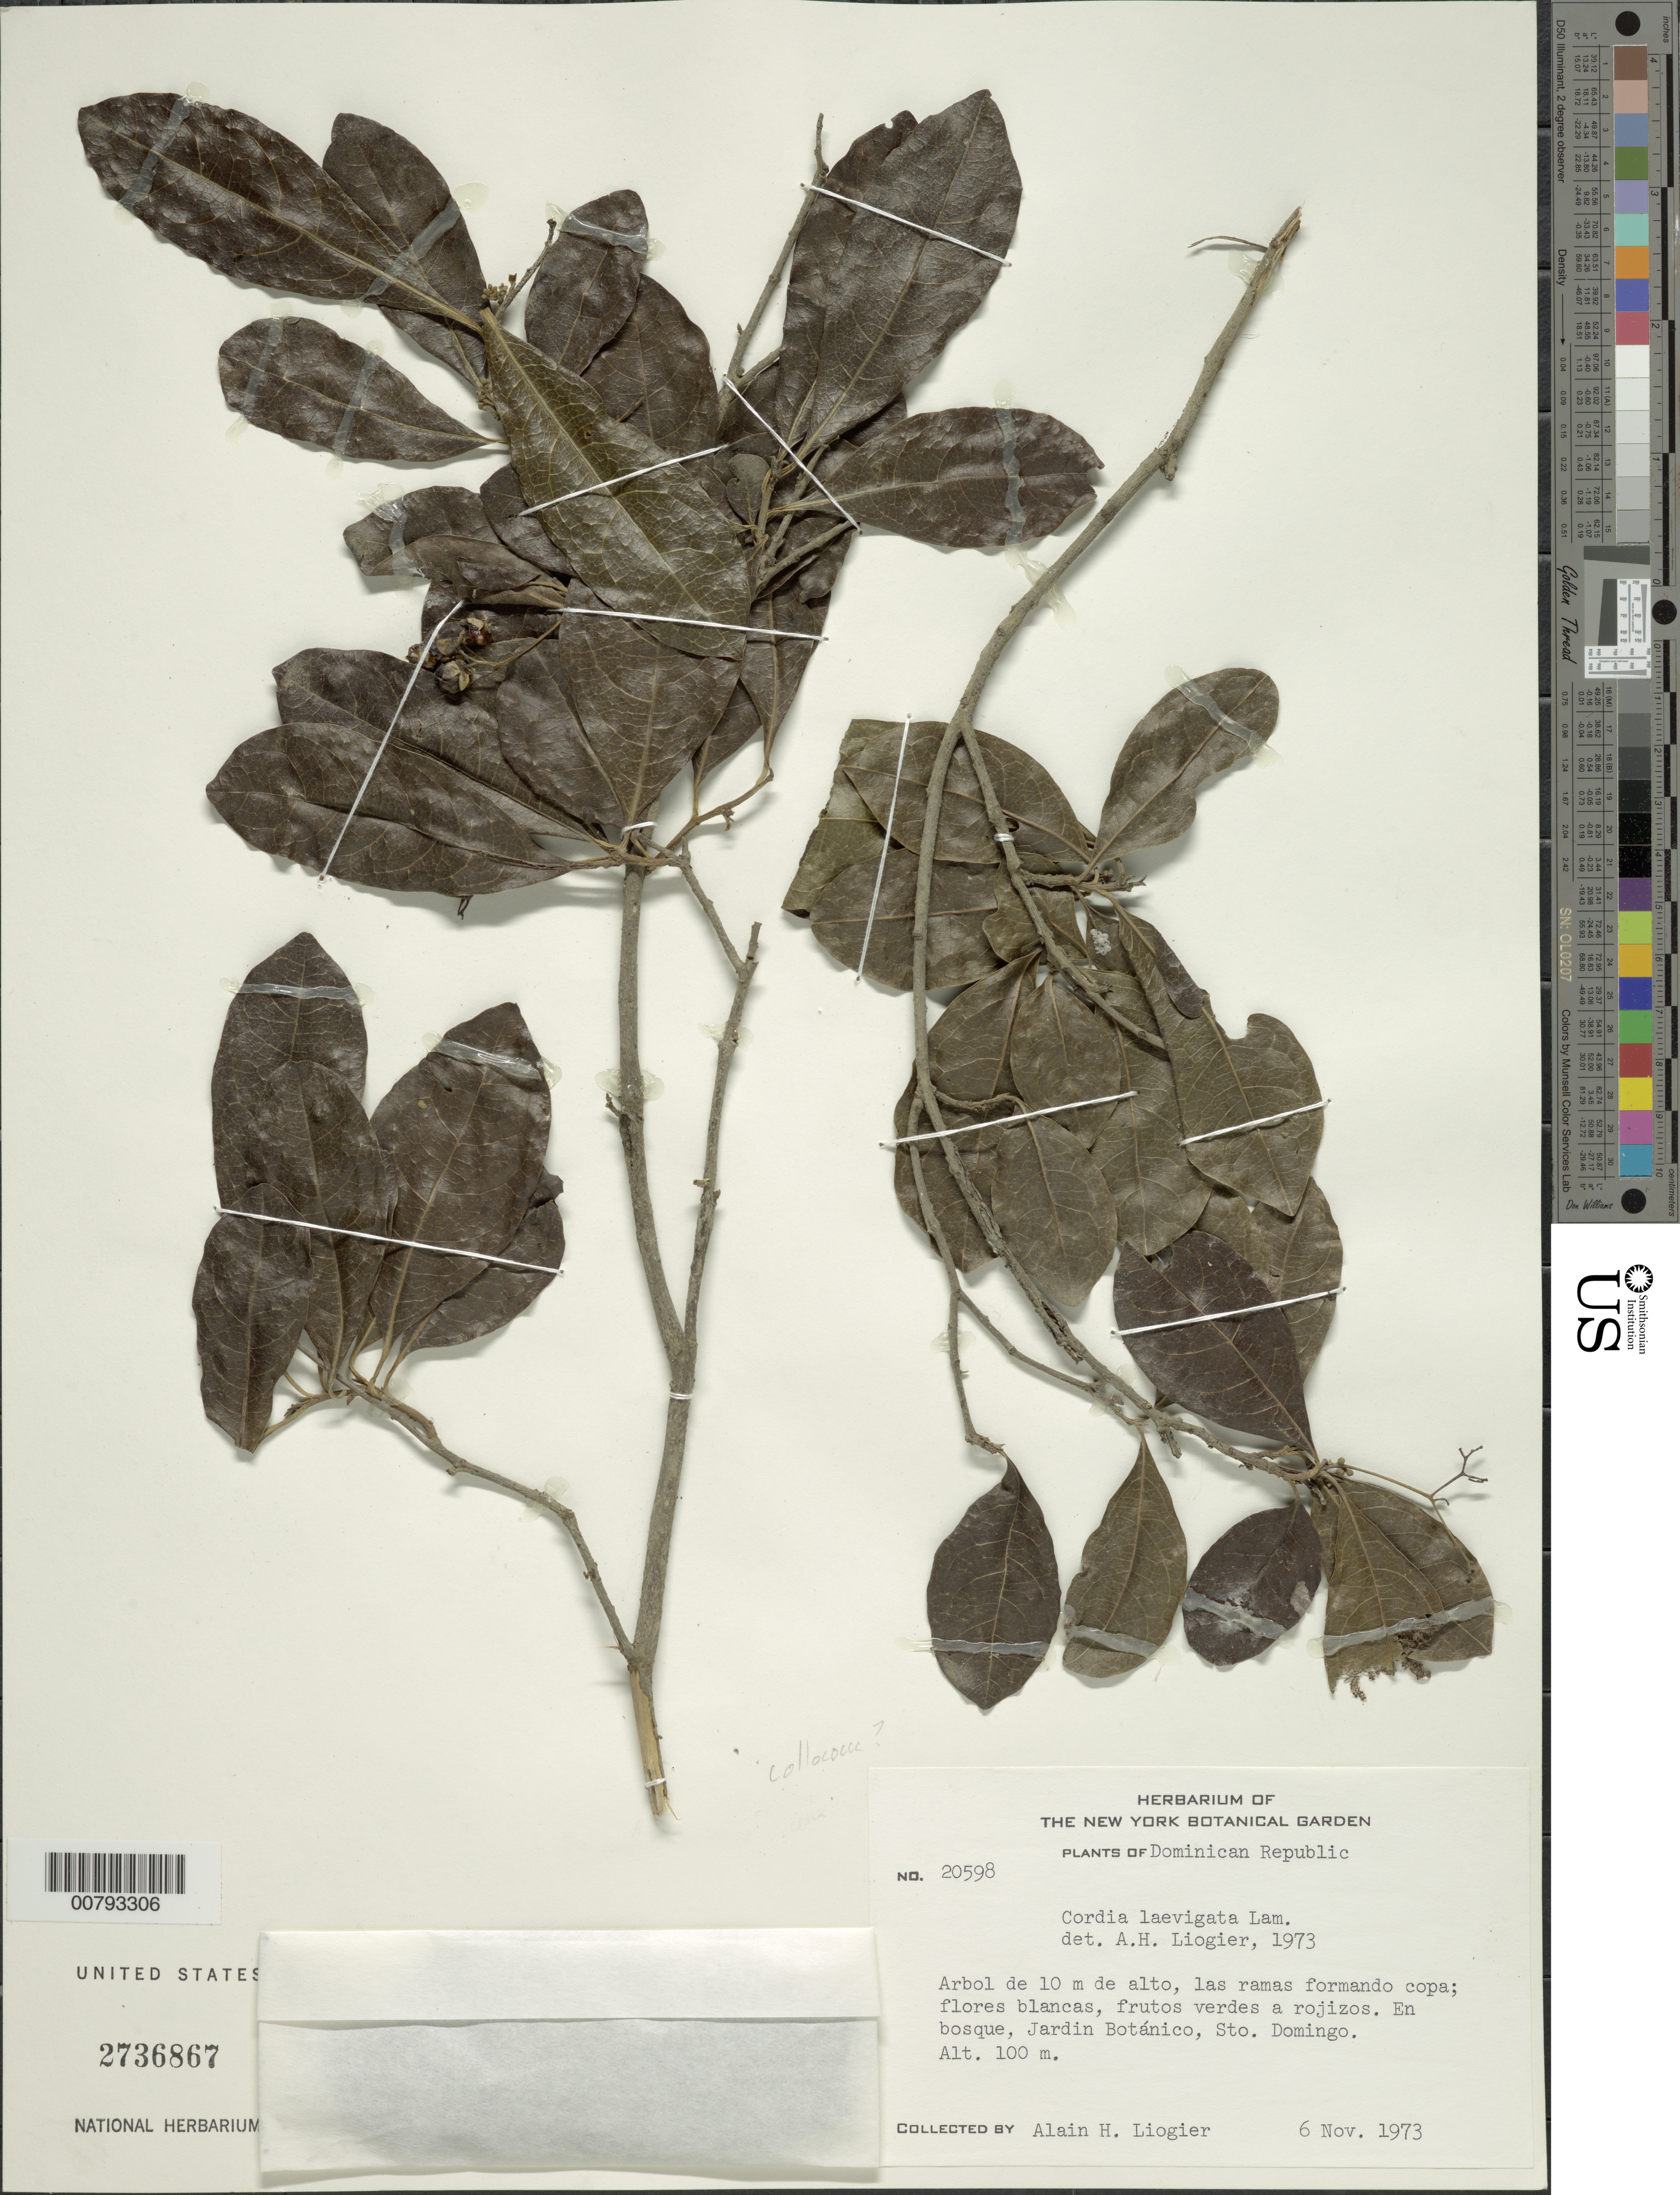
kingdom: Plantae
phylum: Tracheophyta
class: Magnoliopsida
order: Boraginales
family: Cordiaceae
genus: Cordia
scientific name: Cordia collococca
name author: L.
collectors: A. H. Liogier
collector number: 20598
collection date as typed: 06 Nov 1973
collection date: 1973-11-06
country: Dominican Republic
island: Hispaniola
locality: Santo Domingo, Jardin Botánico.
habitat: In forest.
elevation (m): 100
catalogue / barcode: US 2736867